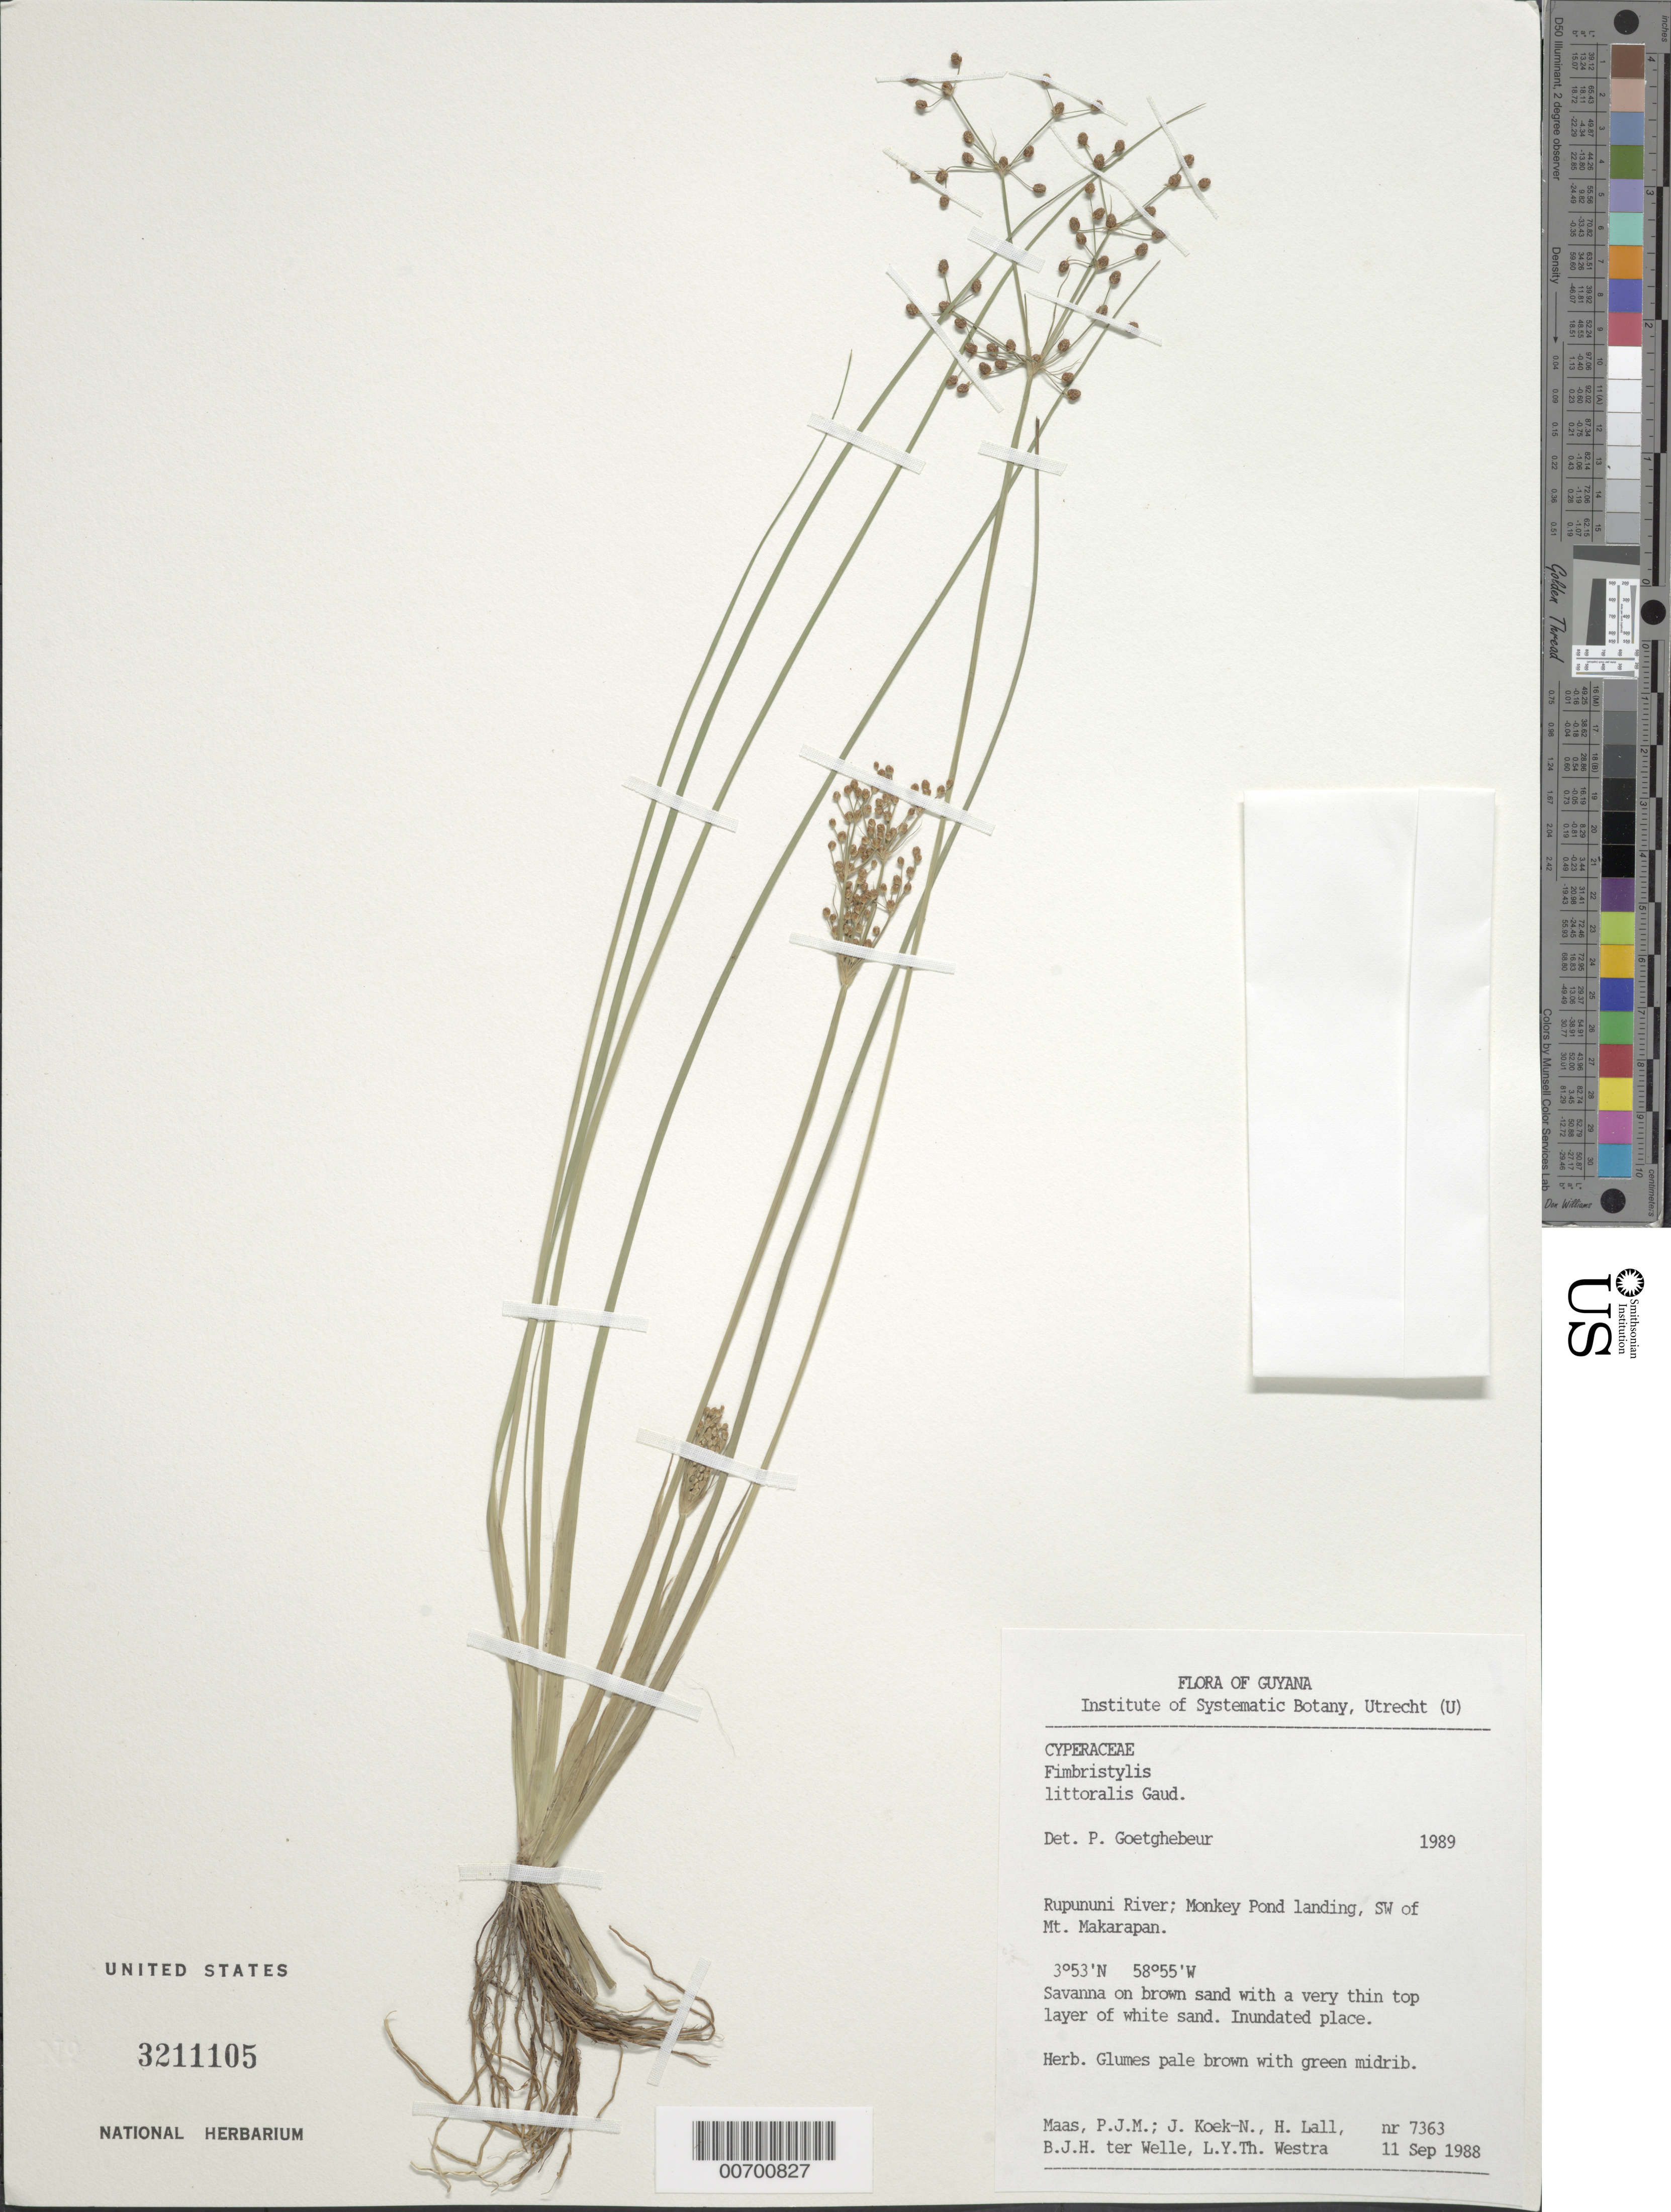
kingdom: Plantae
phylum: Tracheophyta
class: Liliopsida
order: Poales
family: Cyperaceae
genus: Fimbristylis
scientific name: Fimbristylis littoralis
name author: Gaudich.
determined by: Goetghebeur, P.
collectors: P. Maas, J. Koek-Noorman, H. Lall, B. Welle & L. Y. T. Westra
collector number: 7363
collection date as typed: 11-Sep-88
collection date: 1988-09-11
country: Guyana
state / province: U. Takutu-U. Essequibo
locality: Rupununi River, Monkey Pond landing, SW of Mt. Makarapan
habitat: Savanna on brown sand with a very thin top layer of white sand.Inundated place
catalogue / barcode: US 3211105